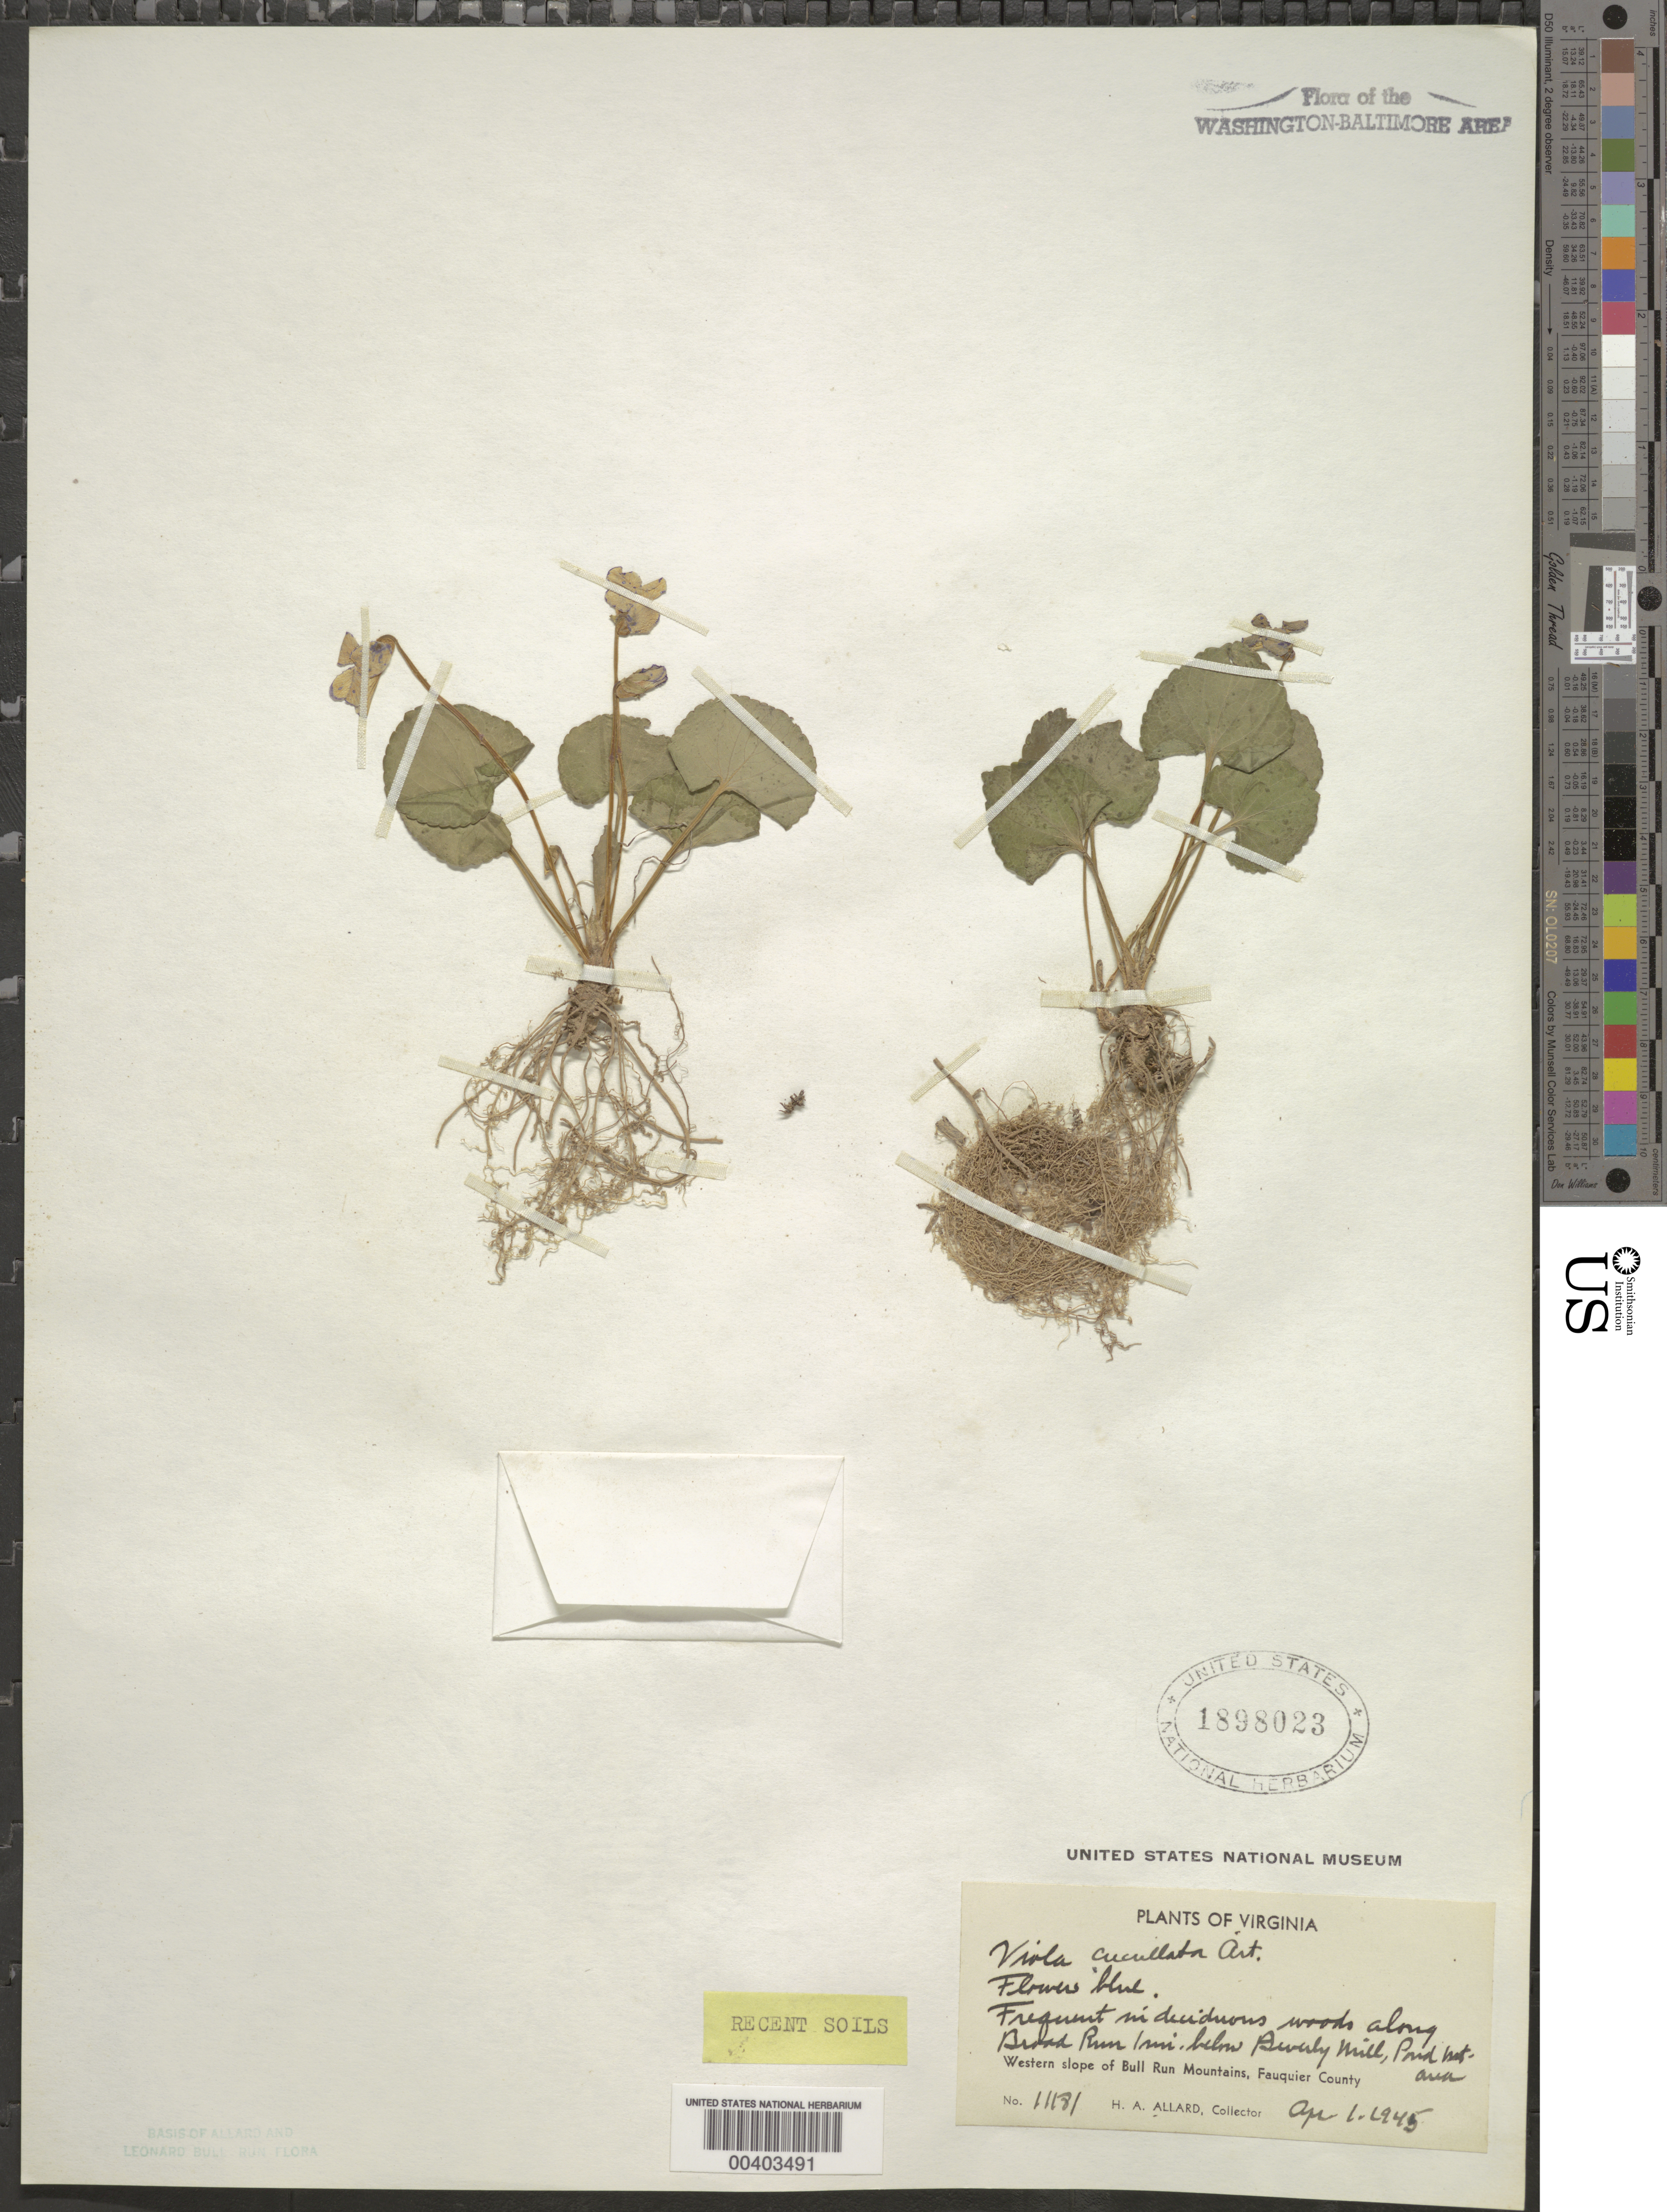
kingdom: Plantae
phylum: Tracheophyta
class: Magnoliopsida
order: Malpighiales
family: Violaceae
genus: Viola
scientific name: Viola cucullata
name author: Aiton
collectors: H. A. Allard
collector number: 11181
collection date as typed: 01 Apr 1945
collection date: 1945-04-01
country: United States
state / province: Virginia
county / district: Fauquier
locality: Broad Run, below Beverley Mill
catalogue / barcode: US 1898023